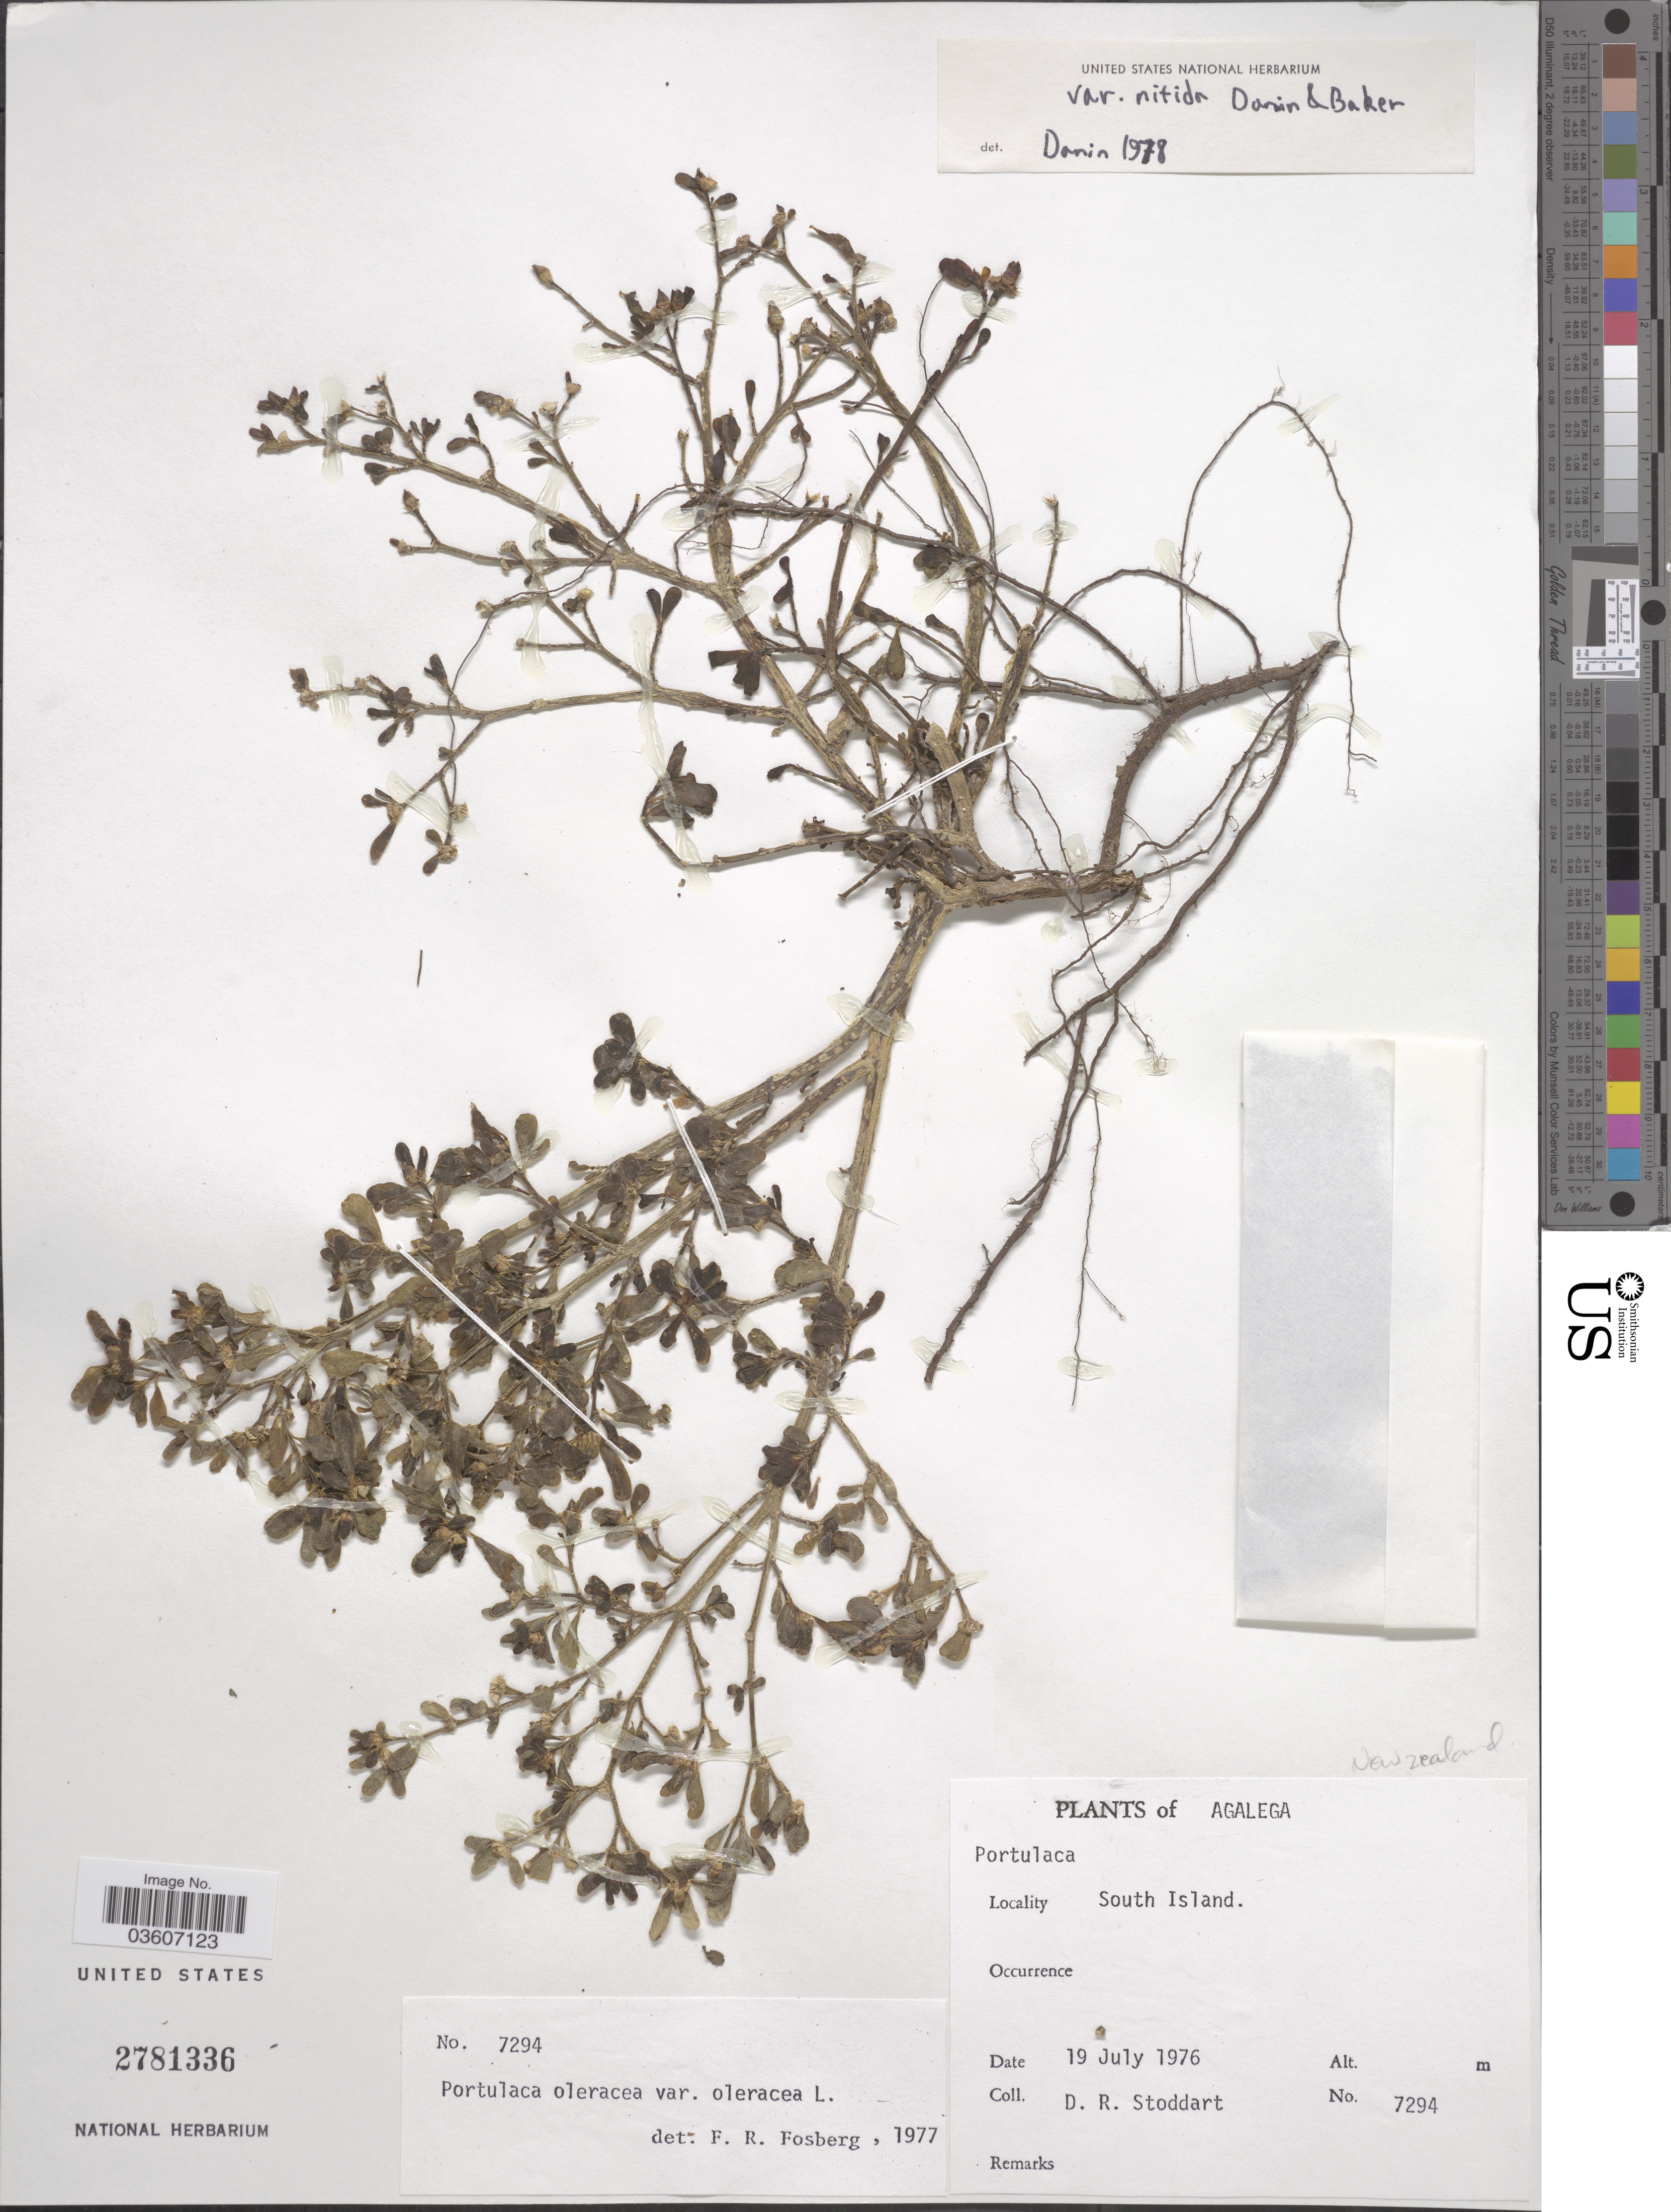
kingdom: Plantae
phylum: Tracheophyta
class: Magnoliopsida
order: Caryophyllales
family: Portulacaceae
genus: Portulaca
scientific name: Portulaca oleracea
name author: L.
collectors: D. R. Stoddart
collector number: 7294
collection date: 1976-07-19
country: Mauritius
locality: Agalega. South Island.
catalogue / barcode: US 2781336